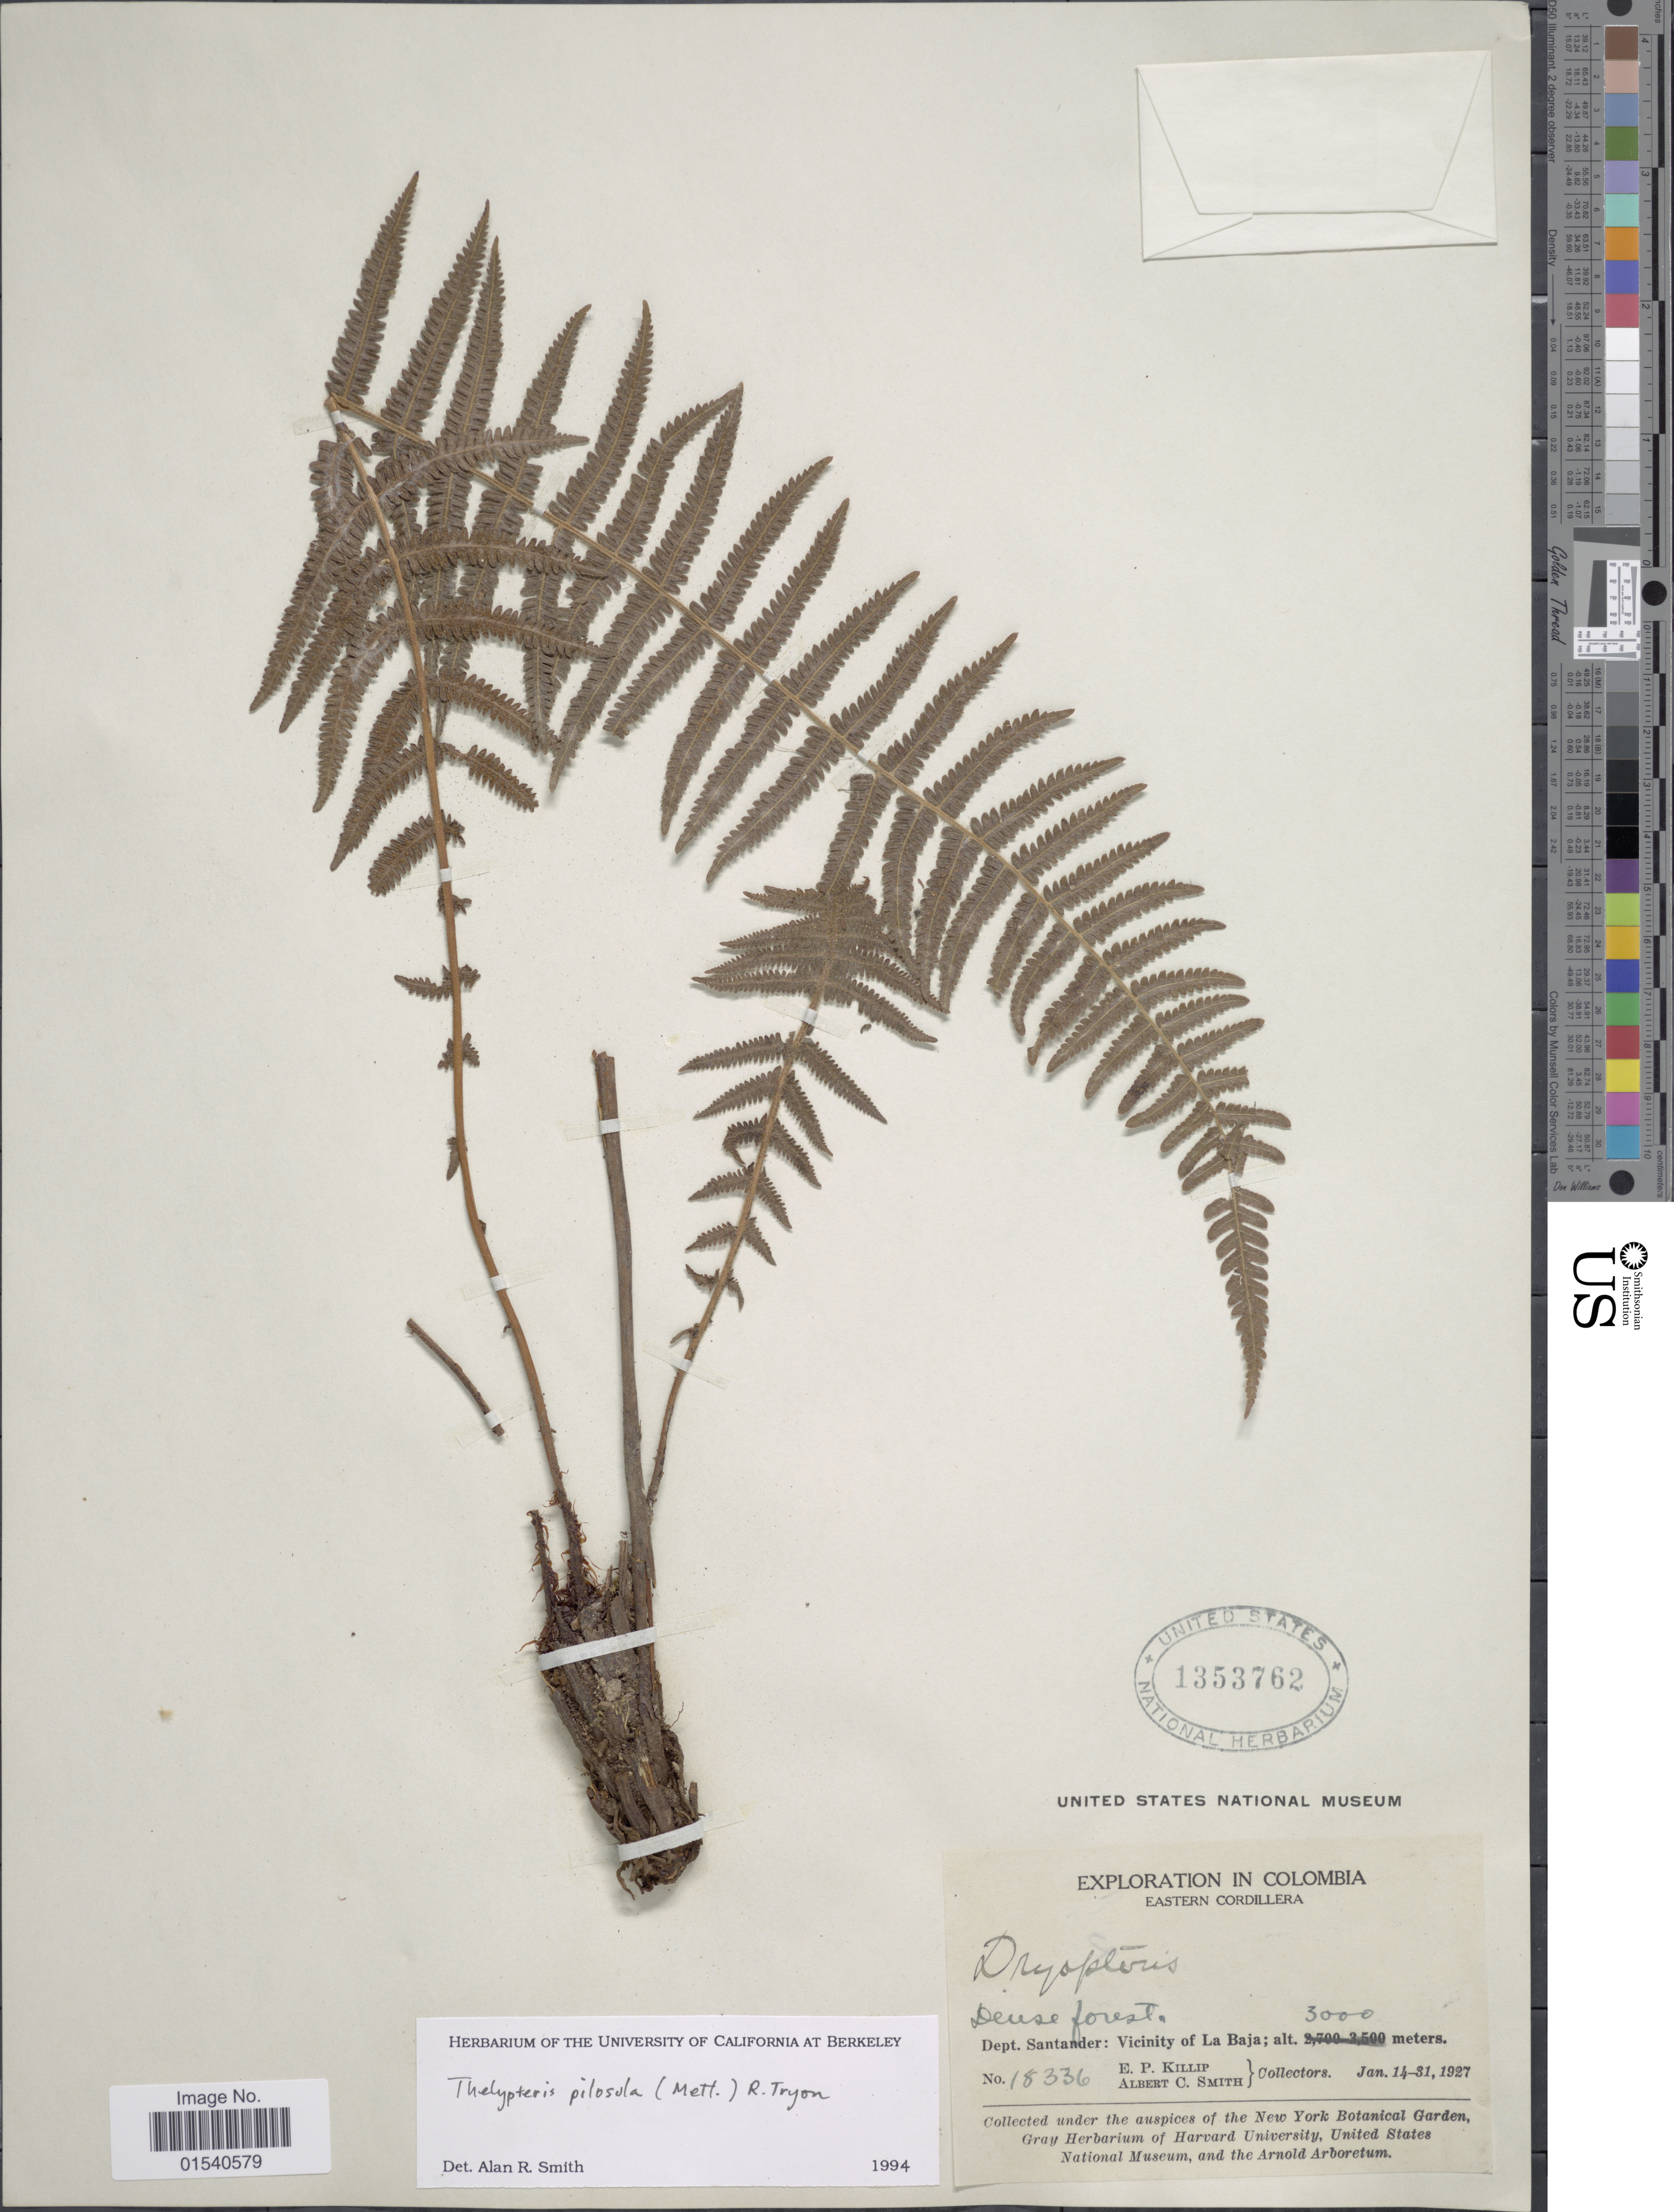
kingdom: Plantae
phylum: Tracheophyta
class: Polypodiopsida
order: Polypodiales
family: Thelypteridaceae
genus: Amauropelta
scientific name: Amauropelta pilosula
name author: (Klotzsch & H. Karst.) Á. Löve & D. Löve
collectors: E. P. Killip & A. C. Smith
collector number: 18336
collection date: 1927-01-14/1927-01-31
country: Colombia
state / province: Santander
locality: Eastern Cordillera, Dept Santander: Vicinity of La Baja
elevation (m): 3000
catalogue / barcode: US 1353762